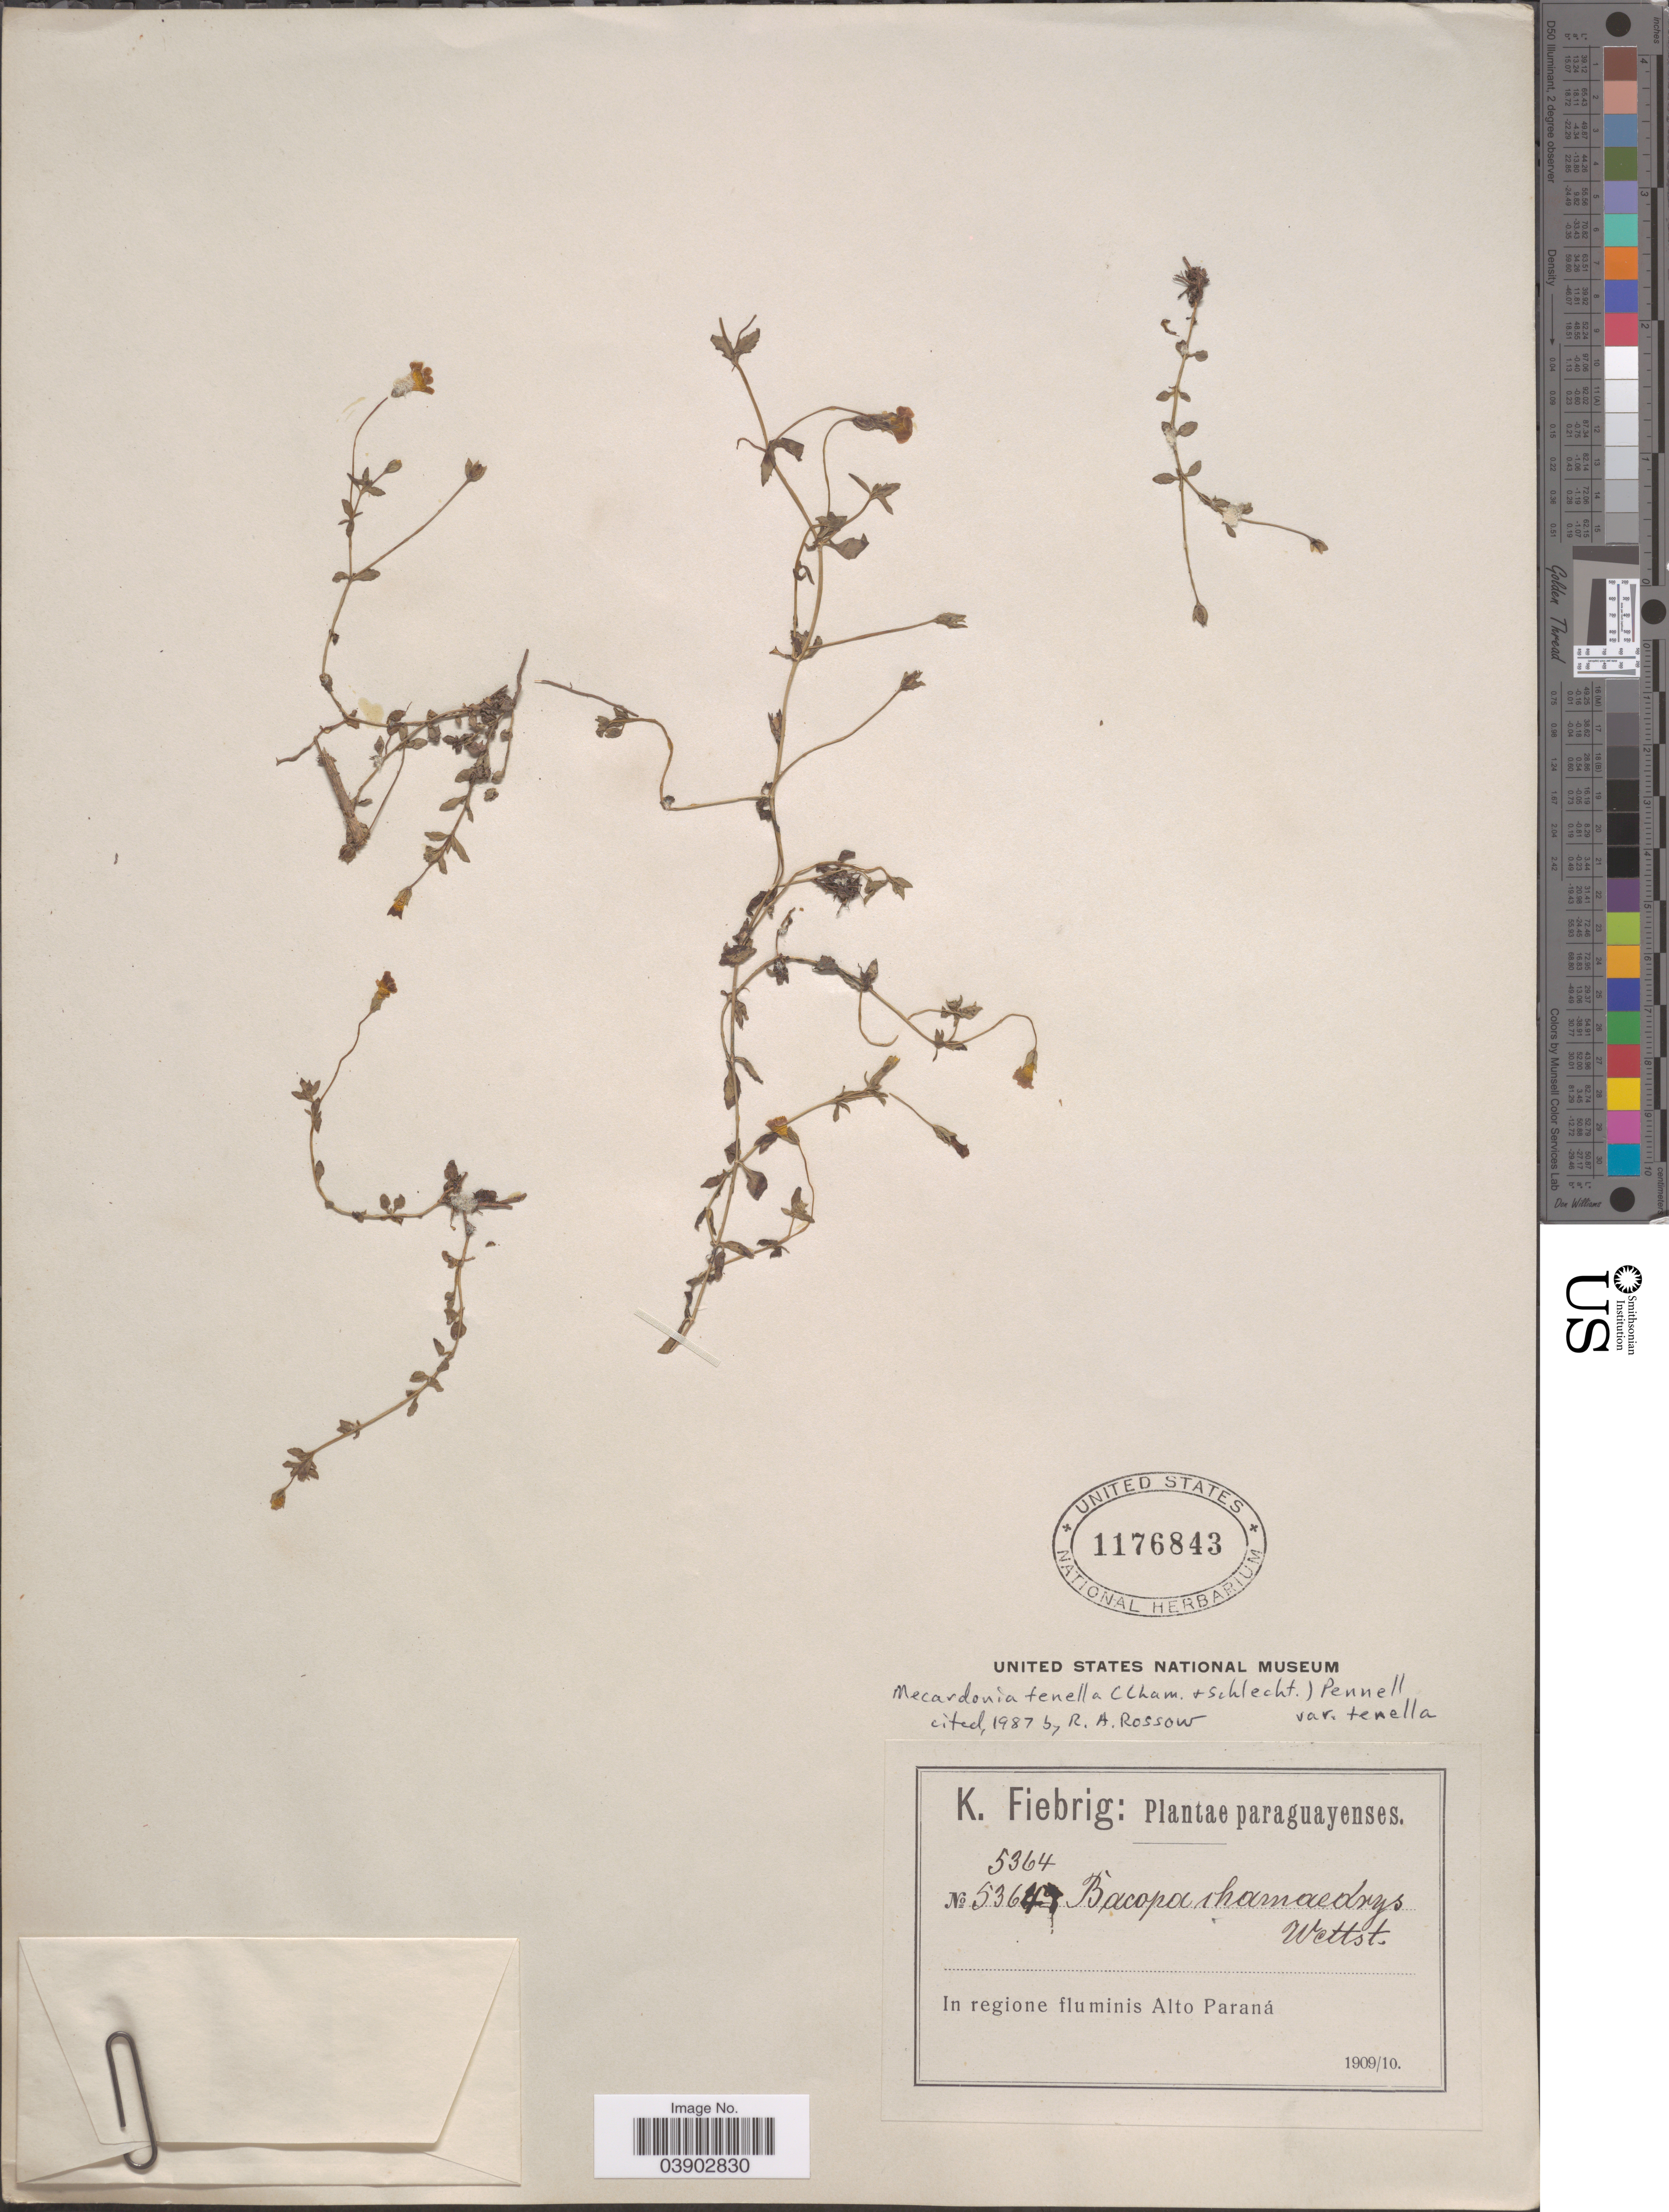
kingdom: Plantae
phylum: Tracheophyta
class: Magnoliopsida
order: Lamiales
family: Plantaginaceae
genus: Mecardonia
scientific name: Mecardonia tenella var. tenella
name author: (Cham. & Schltdl.) Pennell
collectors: K. Fiebrig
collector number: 5364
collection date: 1909/1910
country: Paraguay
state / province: Alto Parana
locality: In regione fluminis Alto Paraná.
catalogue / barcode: US 1176843